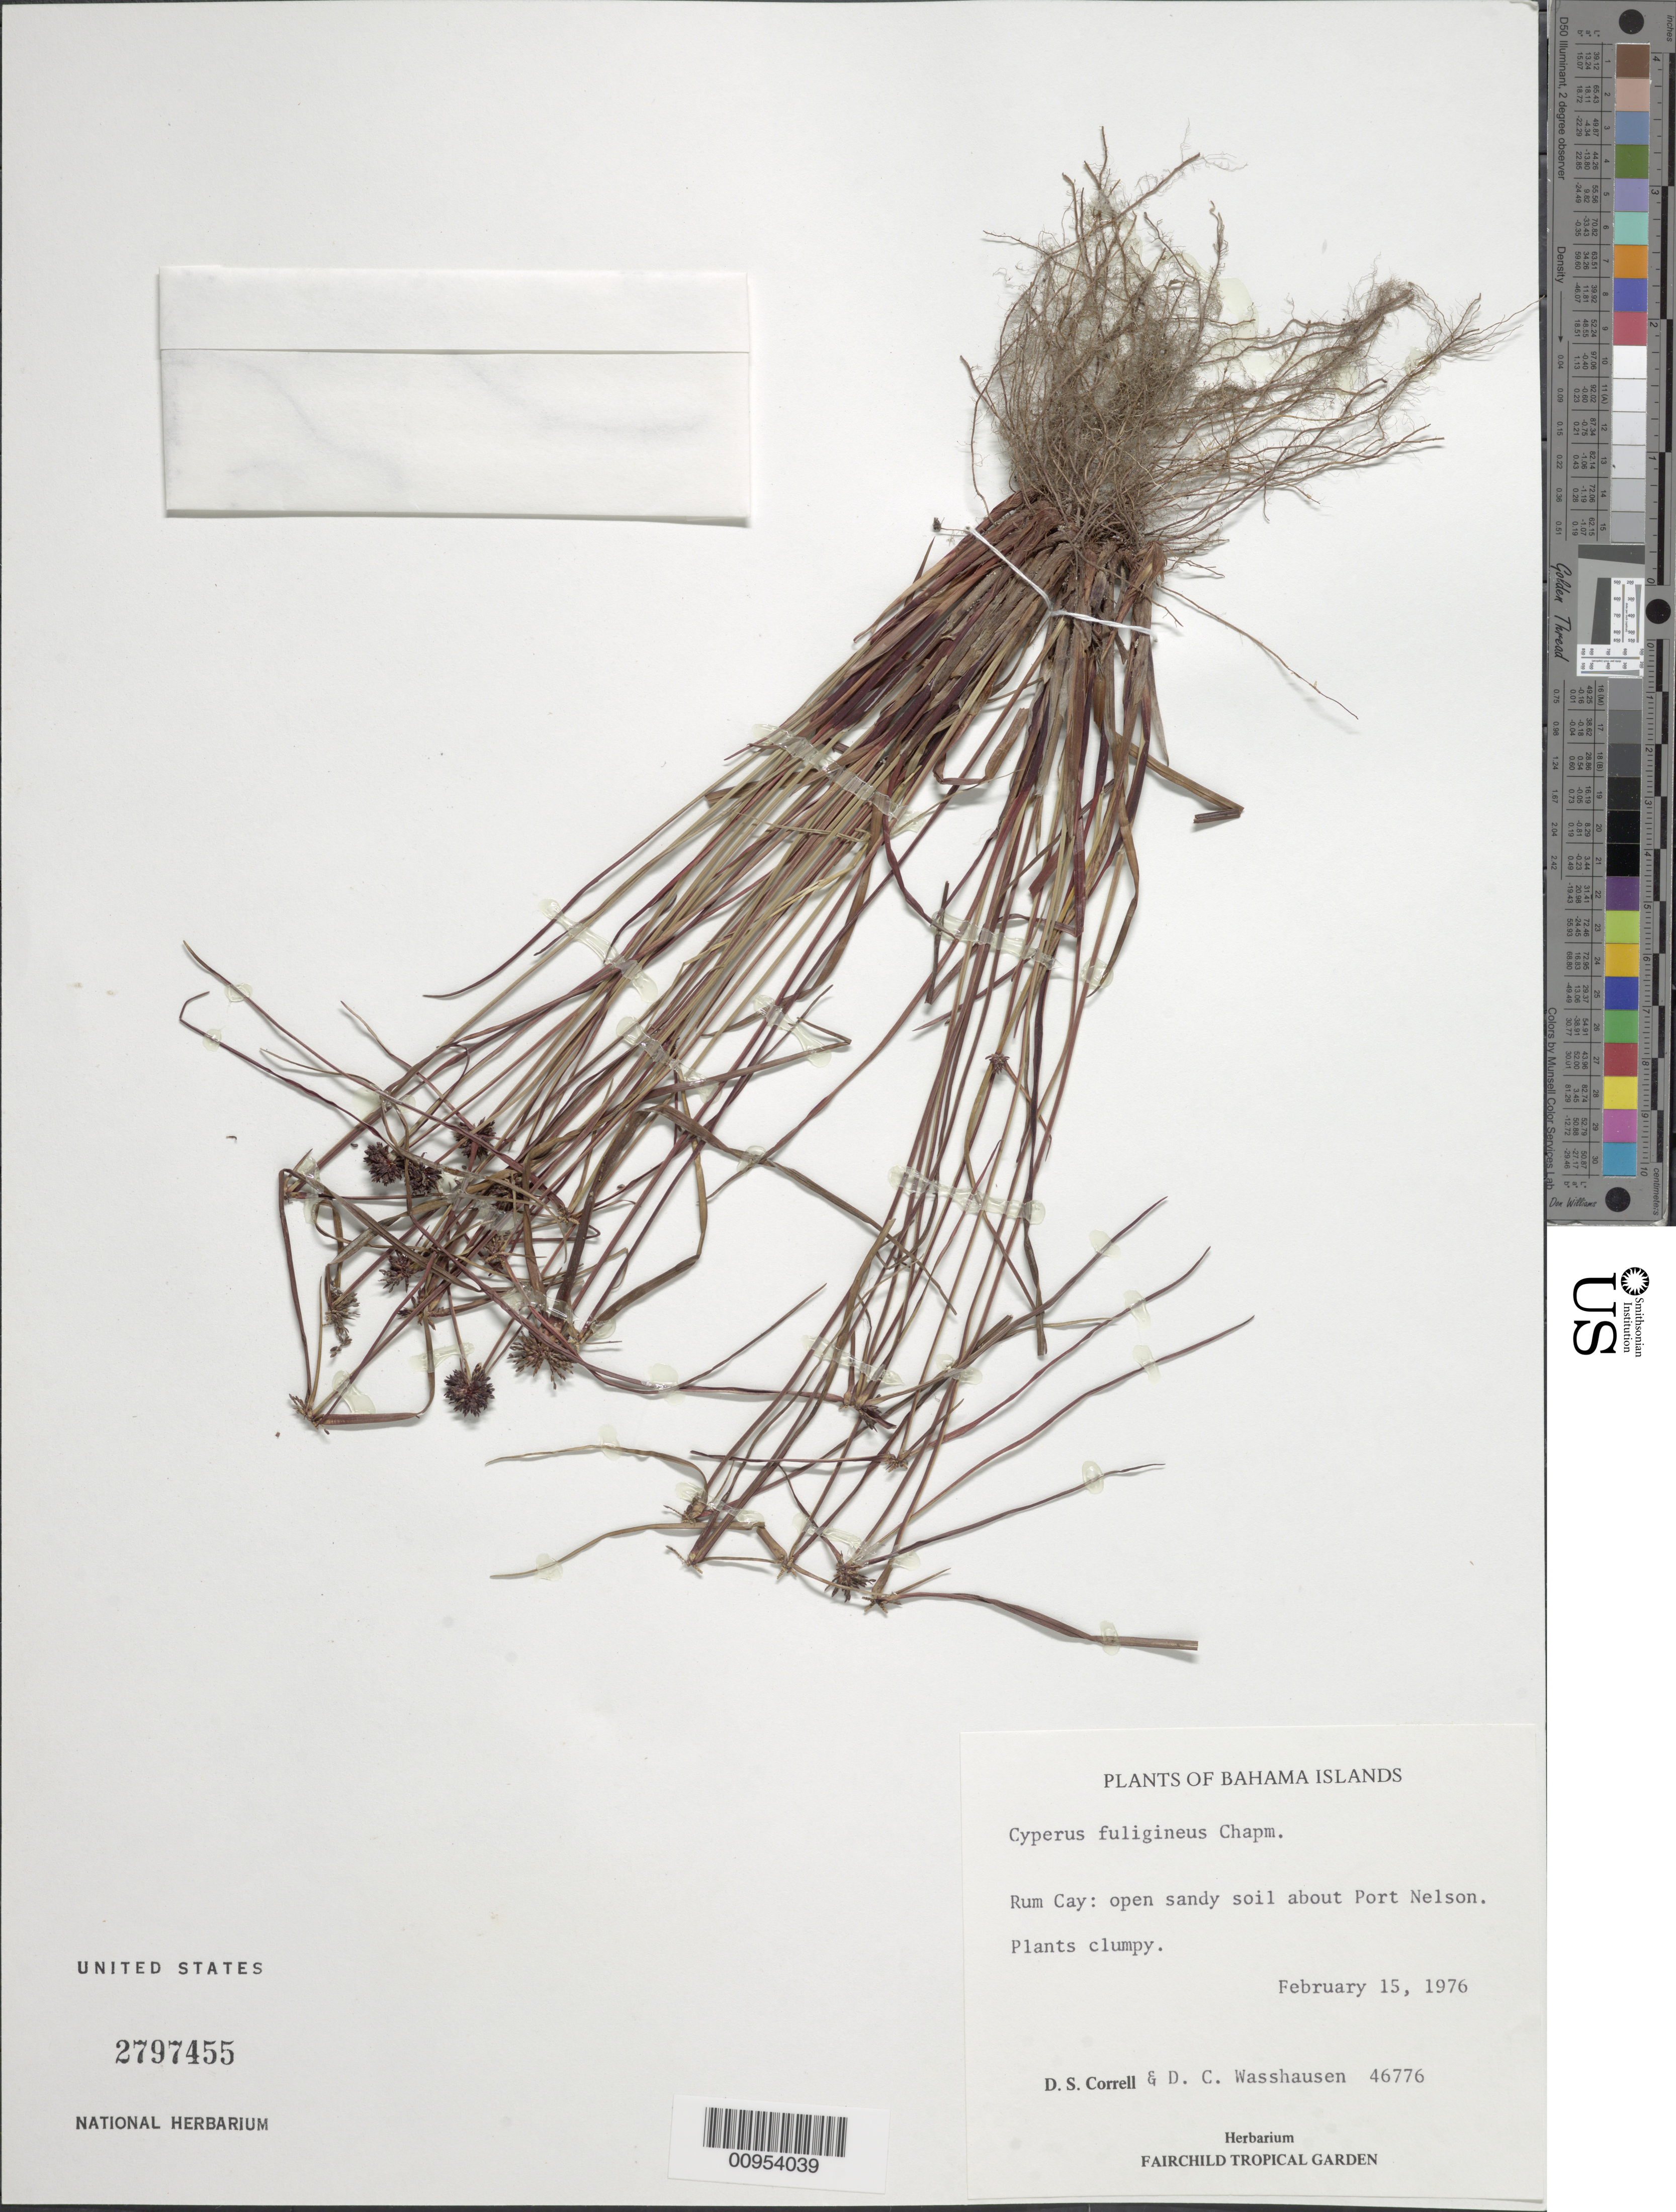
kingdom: Plantae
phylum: Tracheophyta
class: Liliopsida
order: Poales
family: Cyperaceae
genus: Cyperus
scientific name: Cyperus fuligineus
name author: Chapm.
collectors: D. S. Correll & D. C. Wasshausen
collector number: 46776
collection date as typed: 15 Feb 1976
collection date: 1976-02-15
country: Bahamas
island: Rum Cay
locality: About Port Nelson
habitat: On sandy open soil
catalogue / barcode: US 2797455